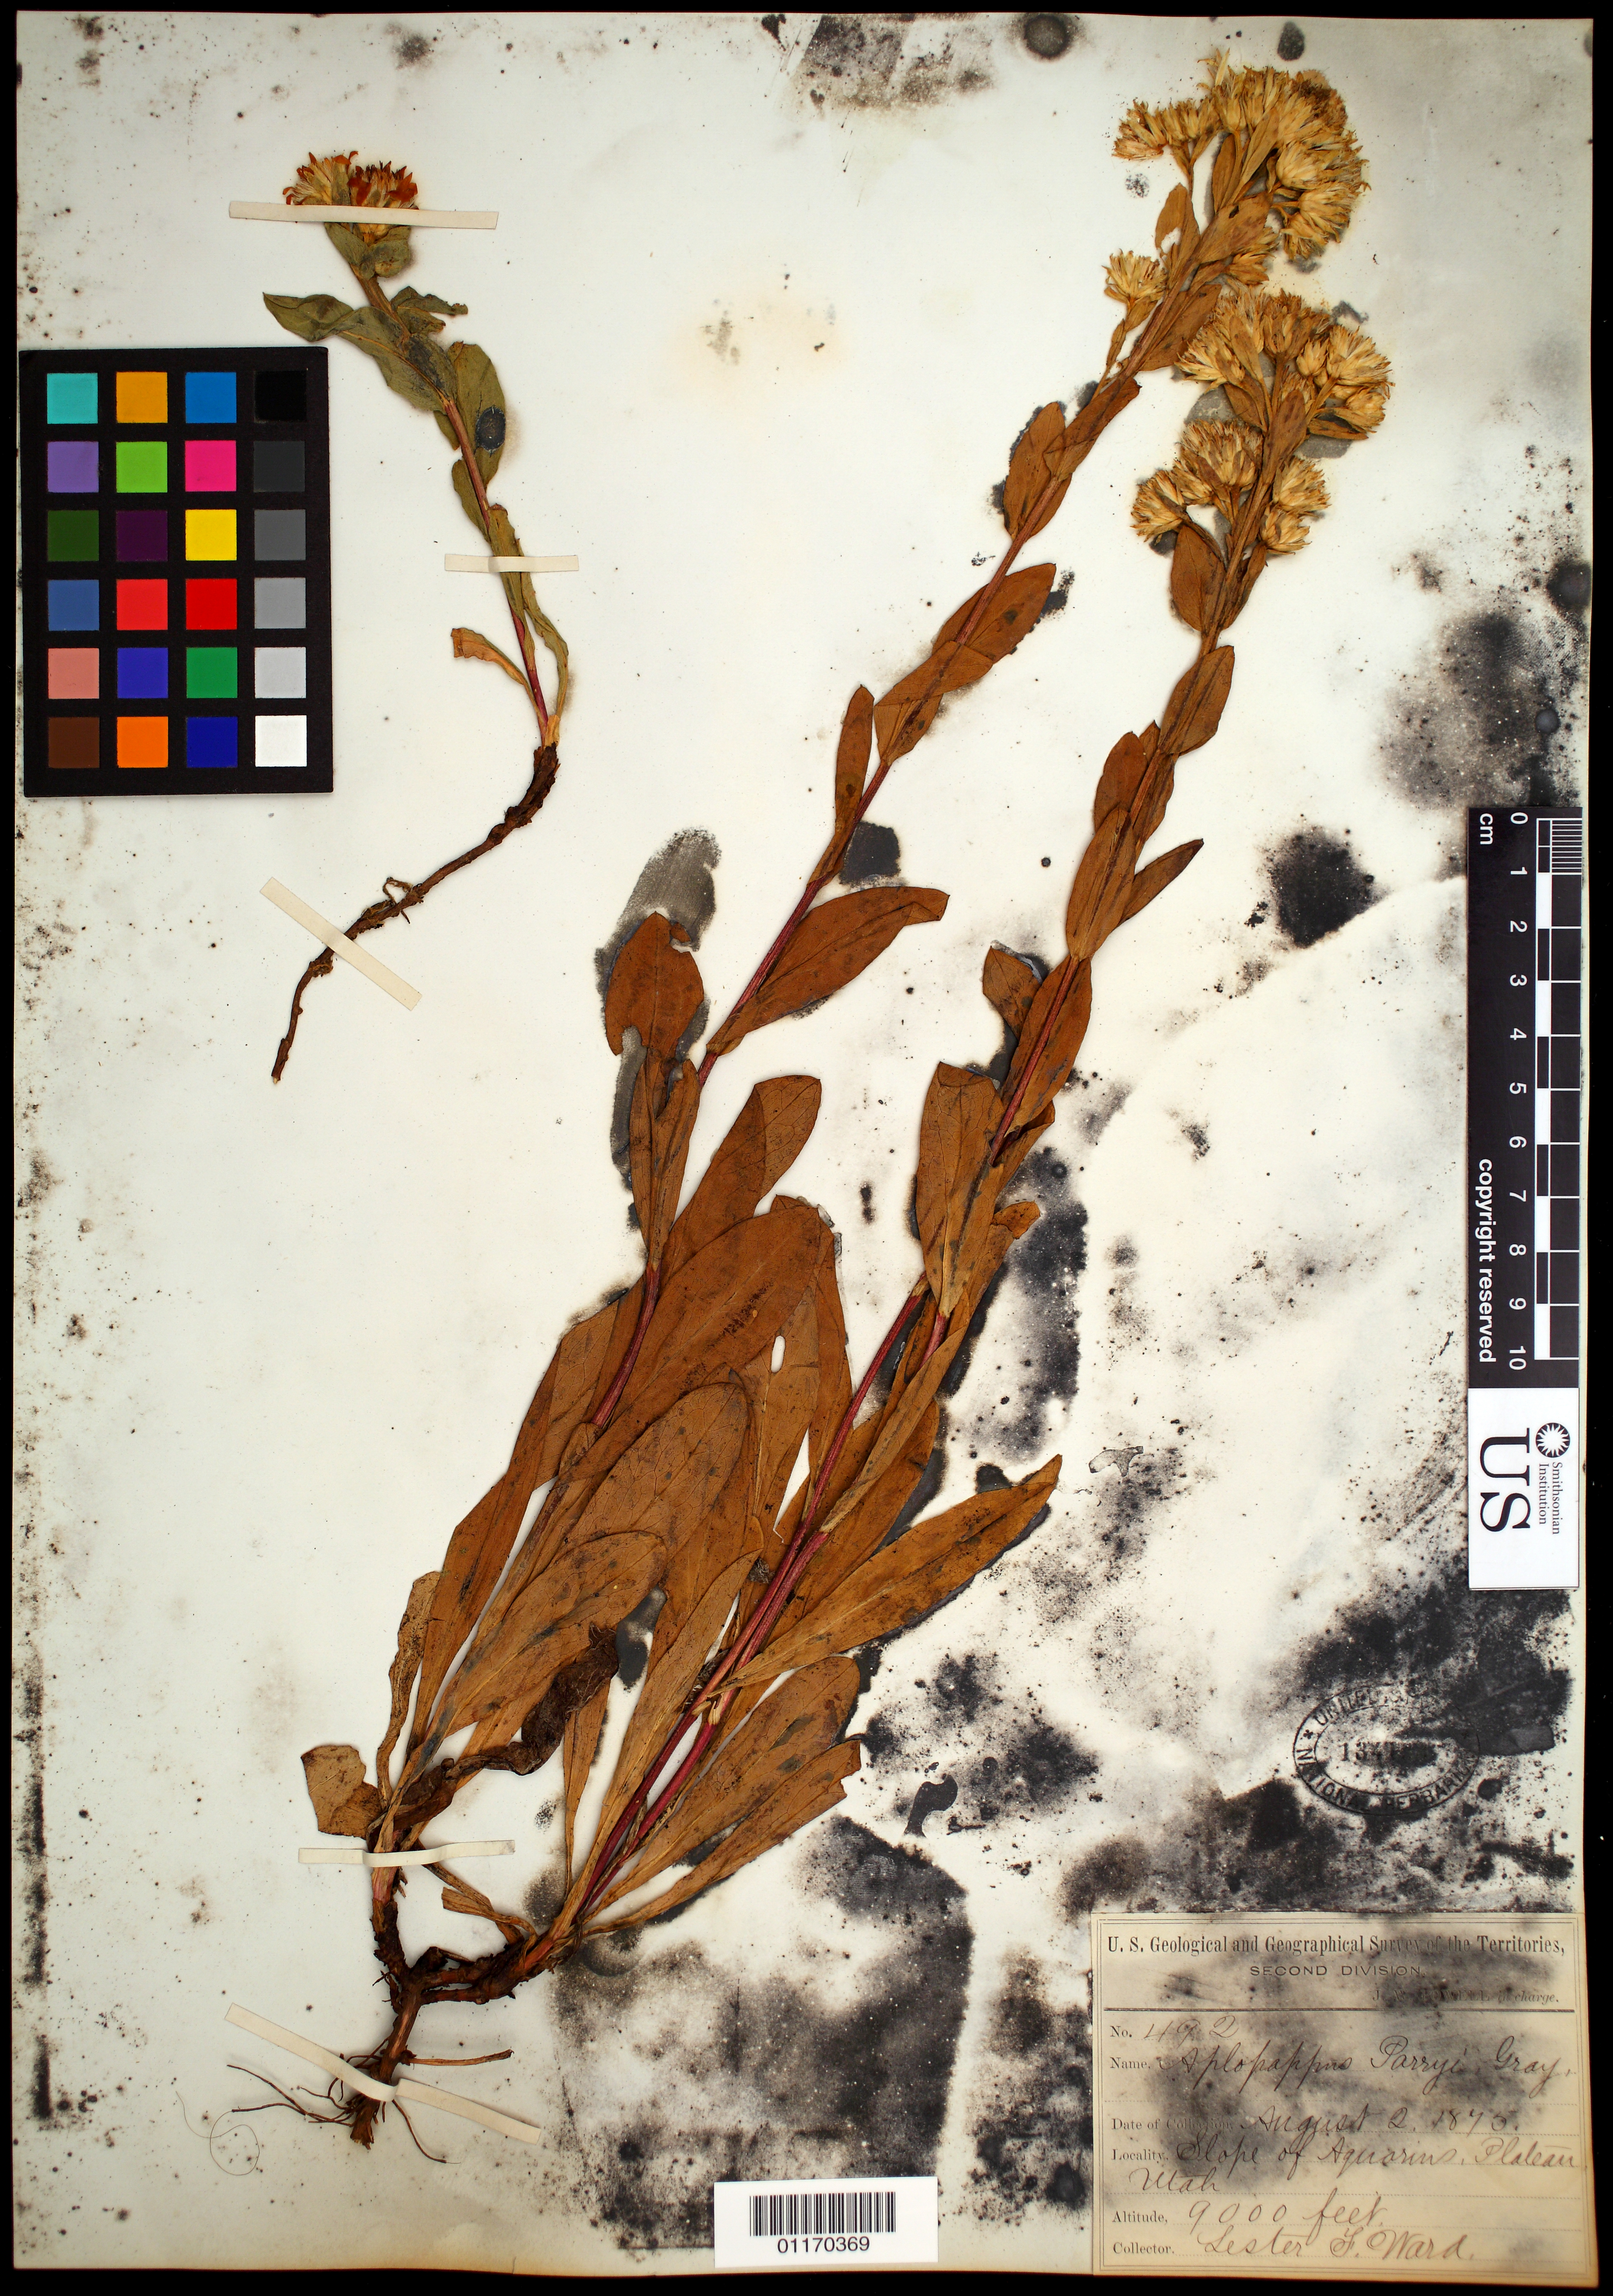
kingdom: Plantae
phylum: Tracheophyta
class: Magnoliopsida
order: Asterales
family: Asteraceae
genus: Oreochrysum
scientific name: Oreochrysum parryi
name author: (A. Gray) Rydb.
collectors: L. F. Ward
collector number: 492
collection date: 1875-08-02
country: United States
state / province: Utah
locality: Slope of Aquarius Plateau.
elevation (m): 2743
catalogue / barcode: US 134133